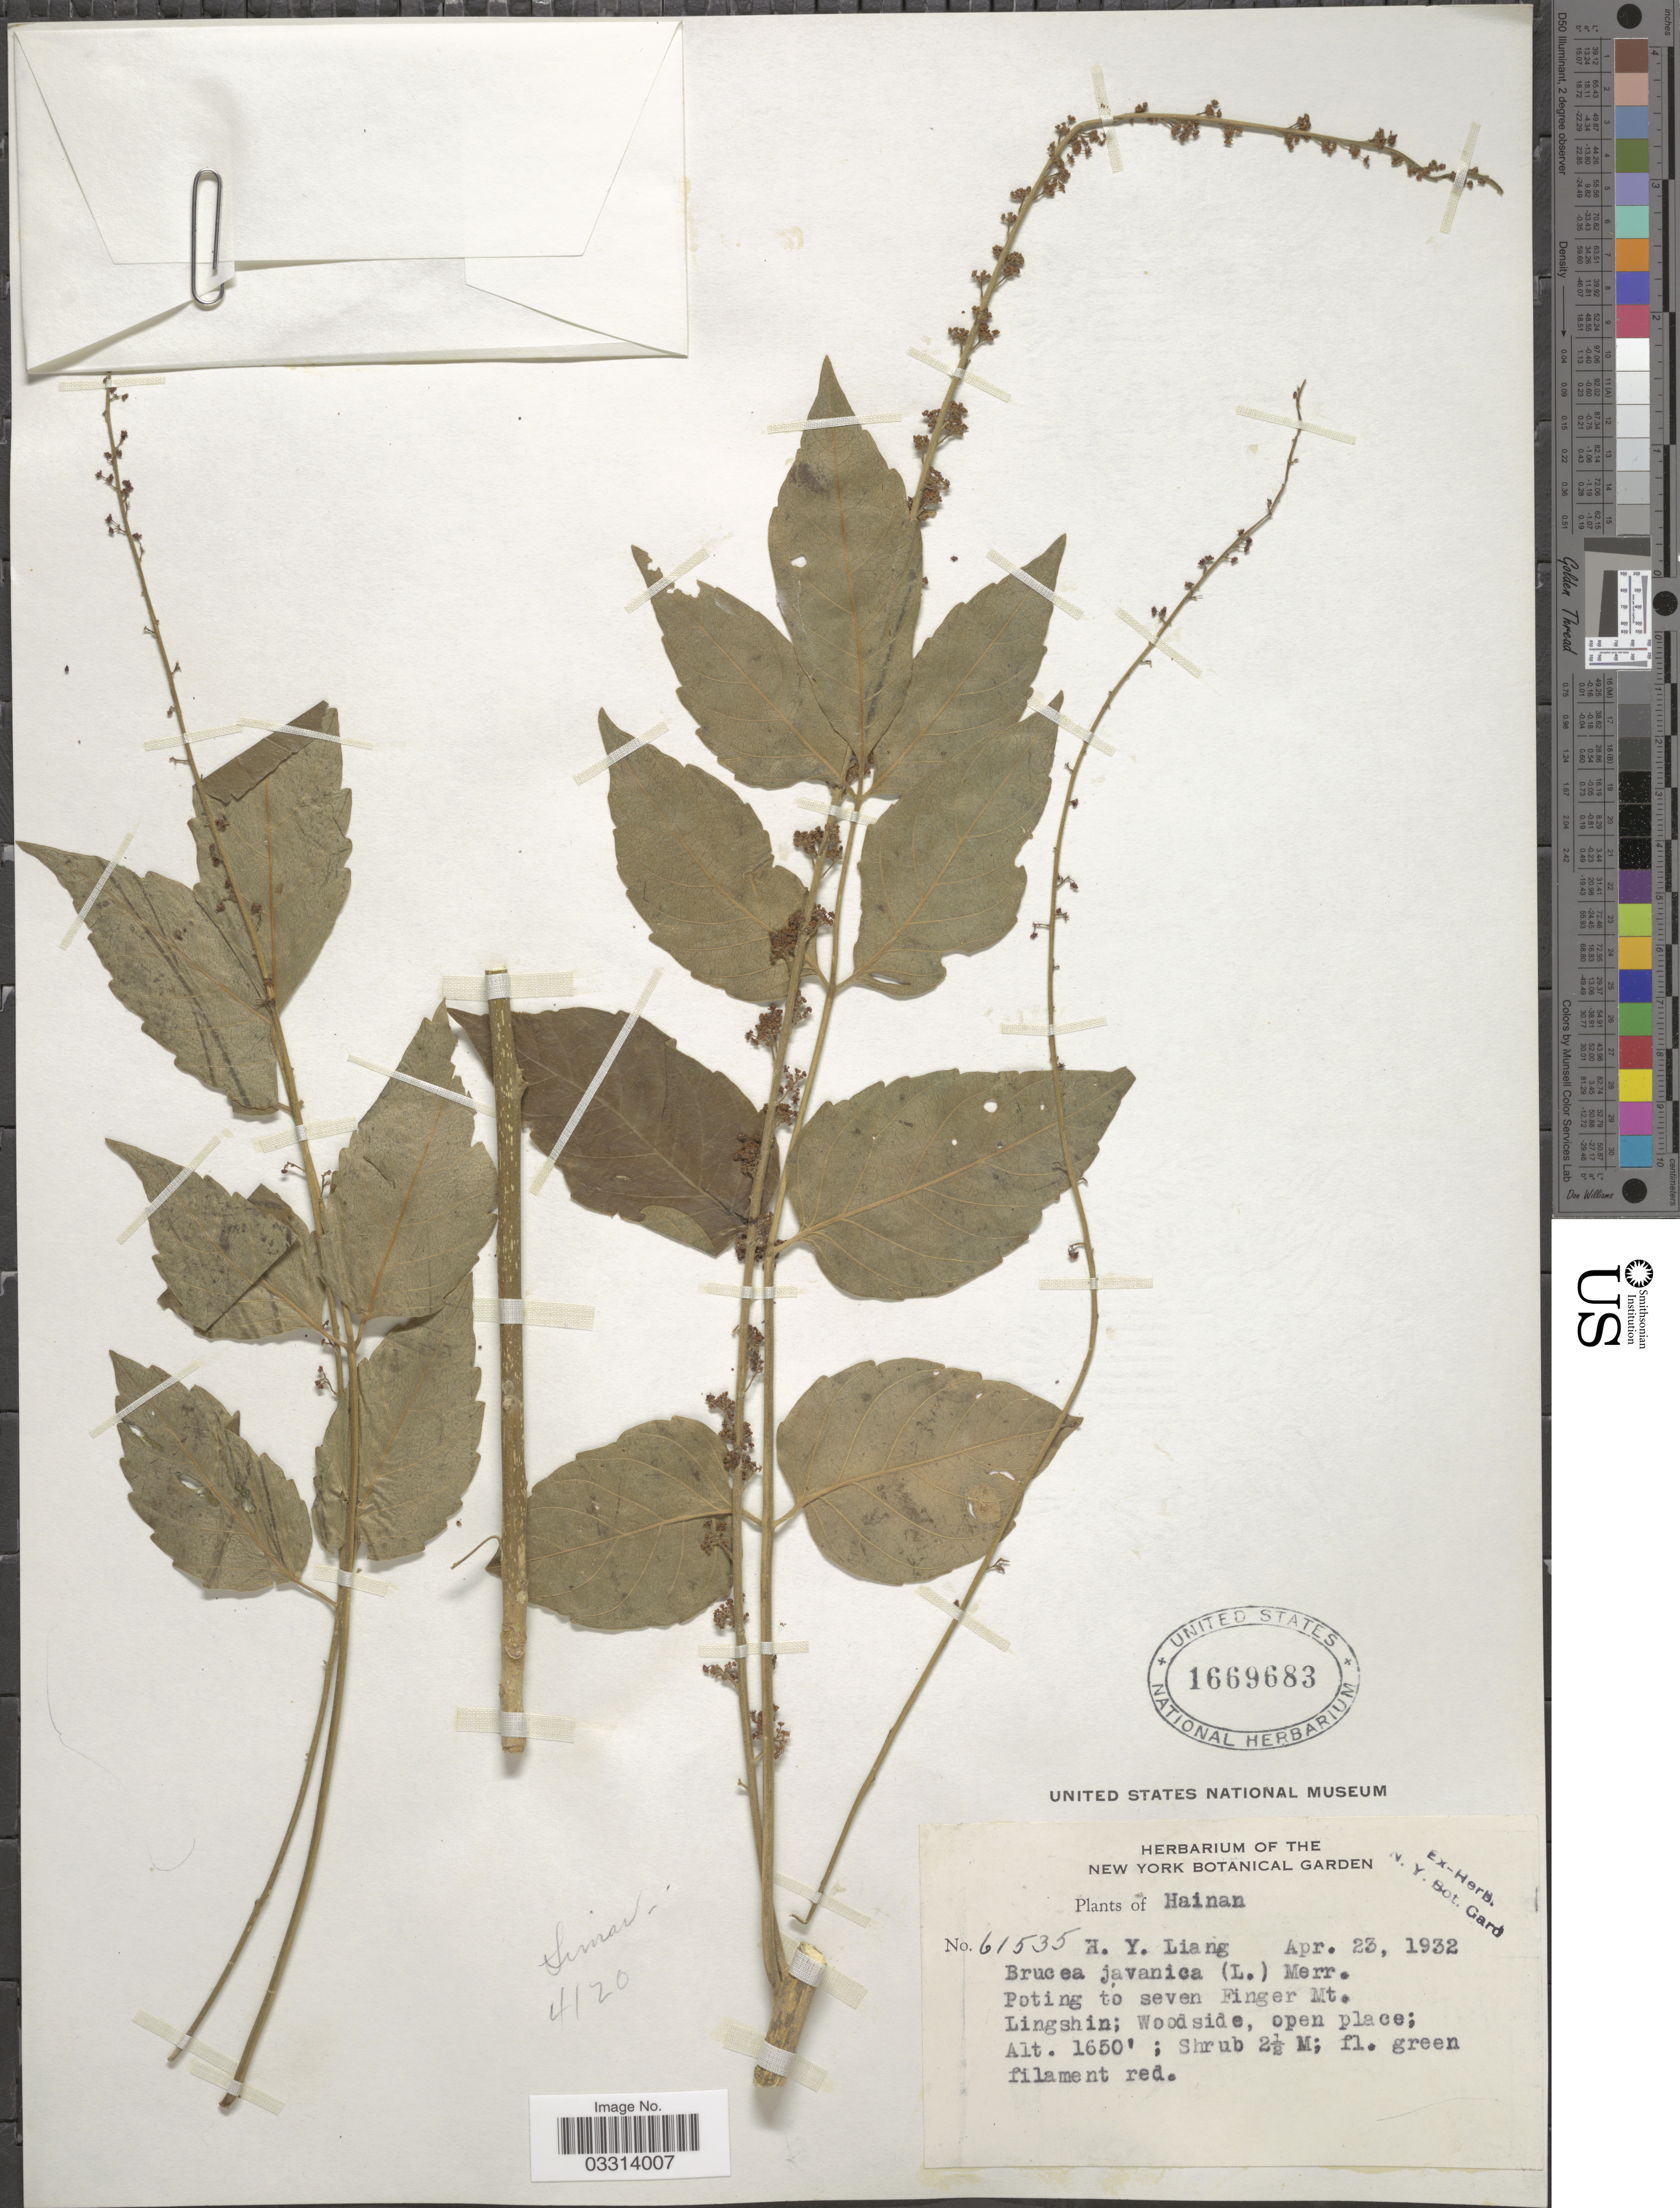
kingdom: Plantae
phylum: Tracheophyta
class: Magnoliopsida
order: Sapindales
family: Simaroubaceae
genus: Brucea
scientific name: Brucea javanica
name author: (L.) Merr.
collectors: H. Y. Liang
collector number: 61535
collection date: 1932-04-23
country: China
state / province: Hainan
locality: Poting to seven Finger Mt. Lingshin.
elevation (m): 503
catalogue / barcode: US 1669683